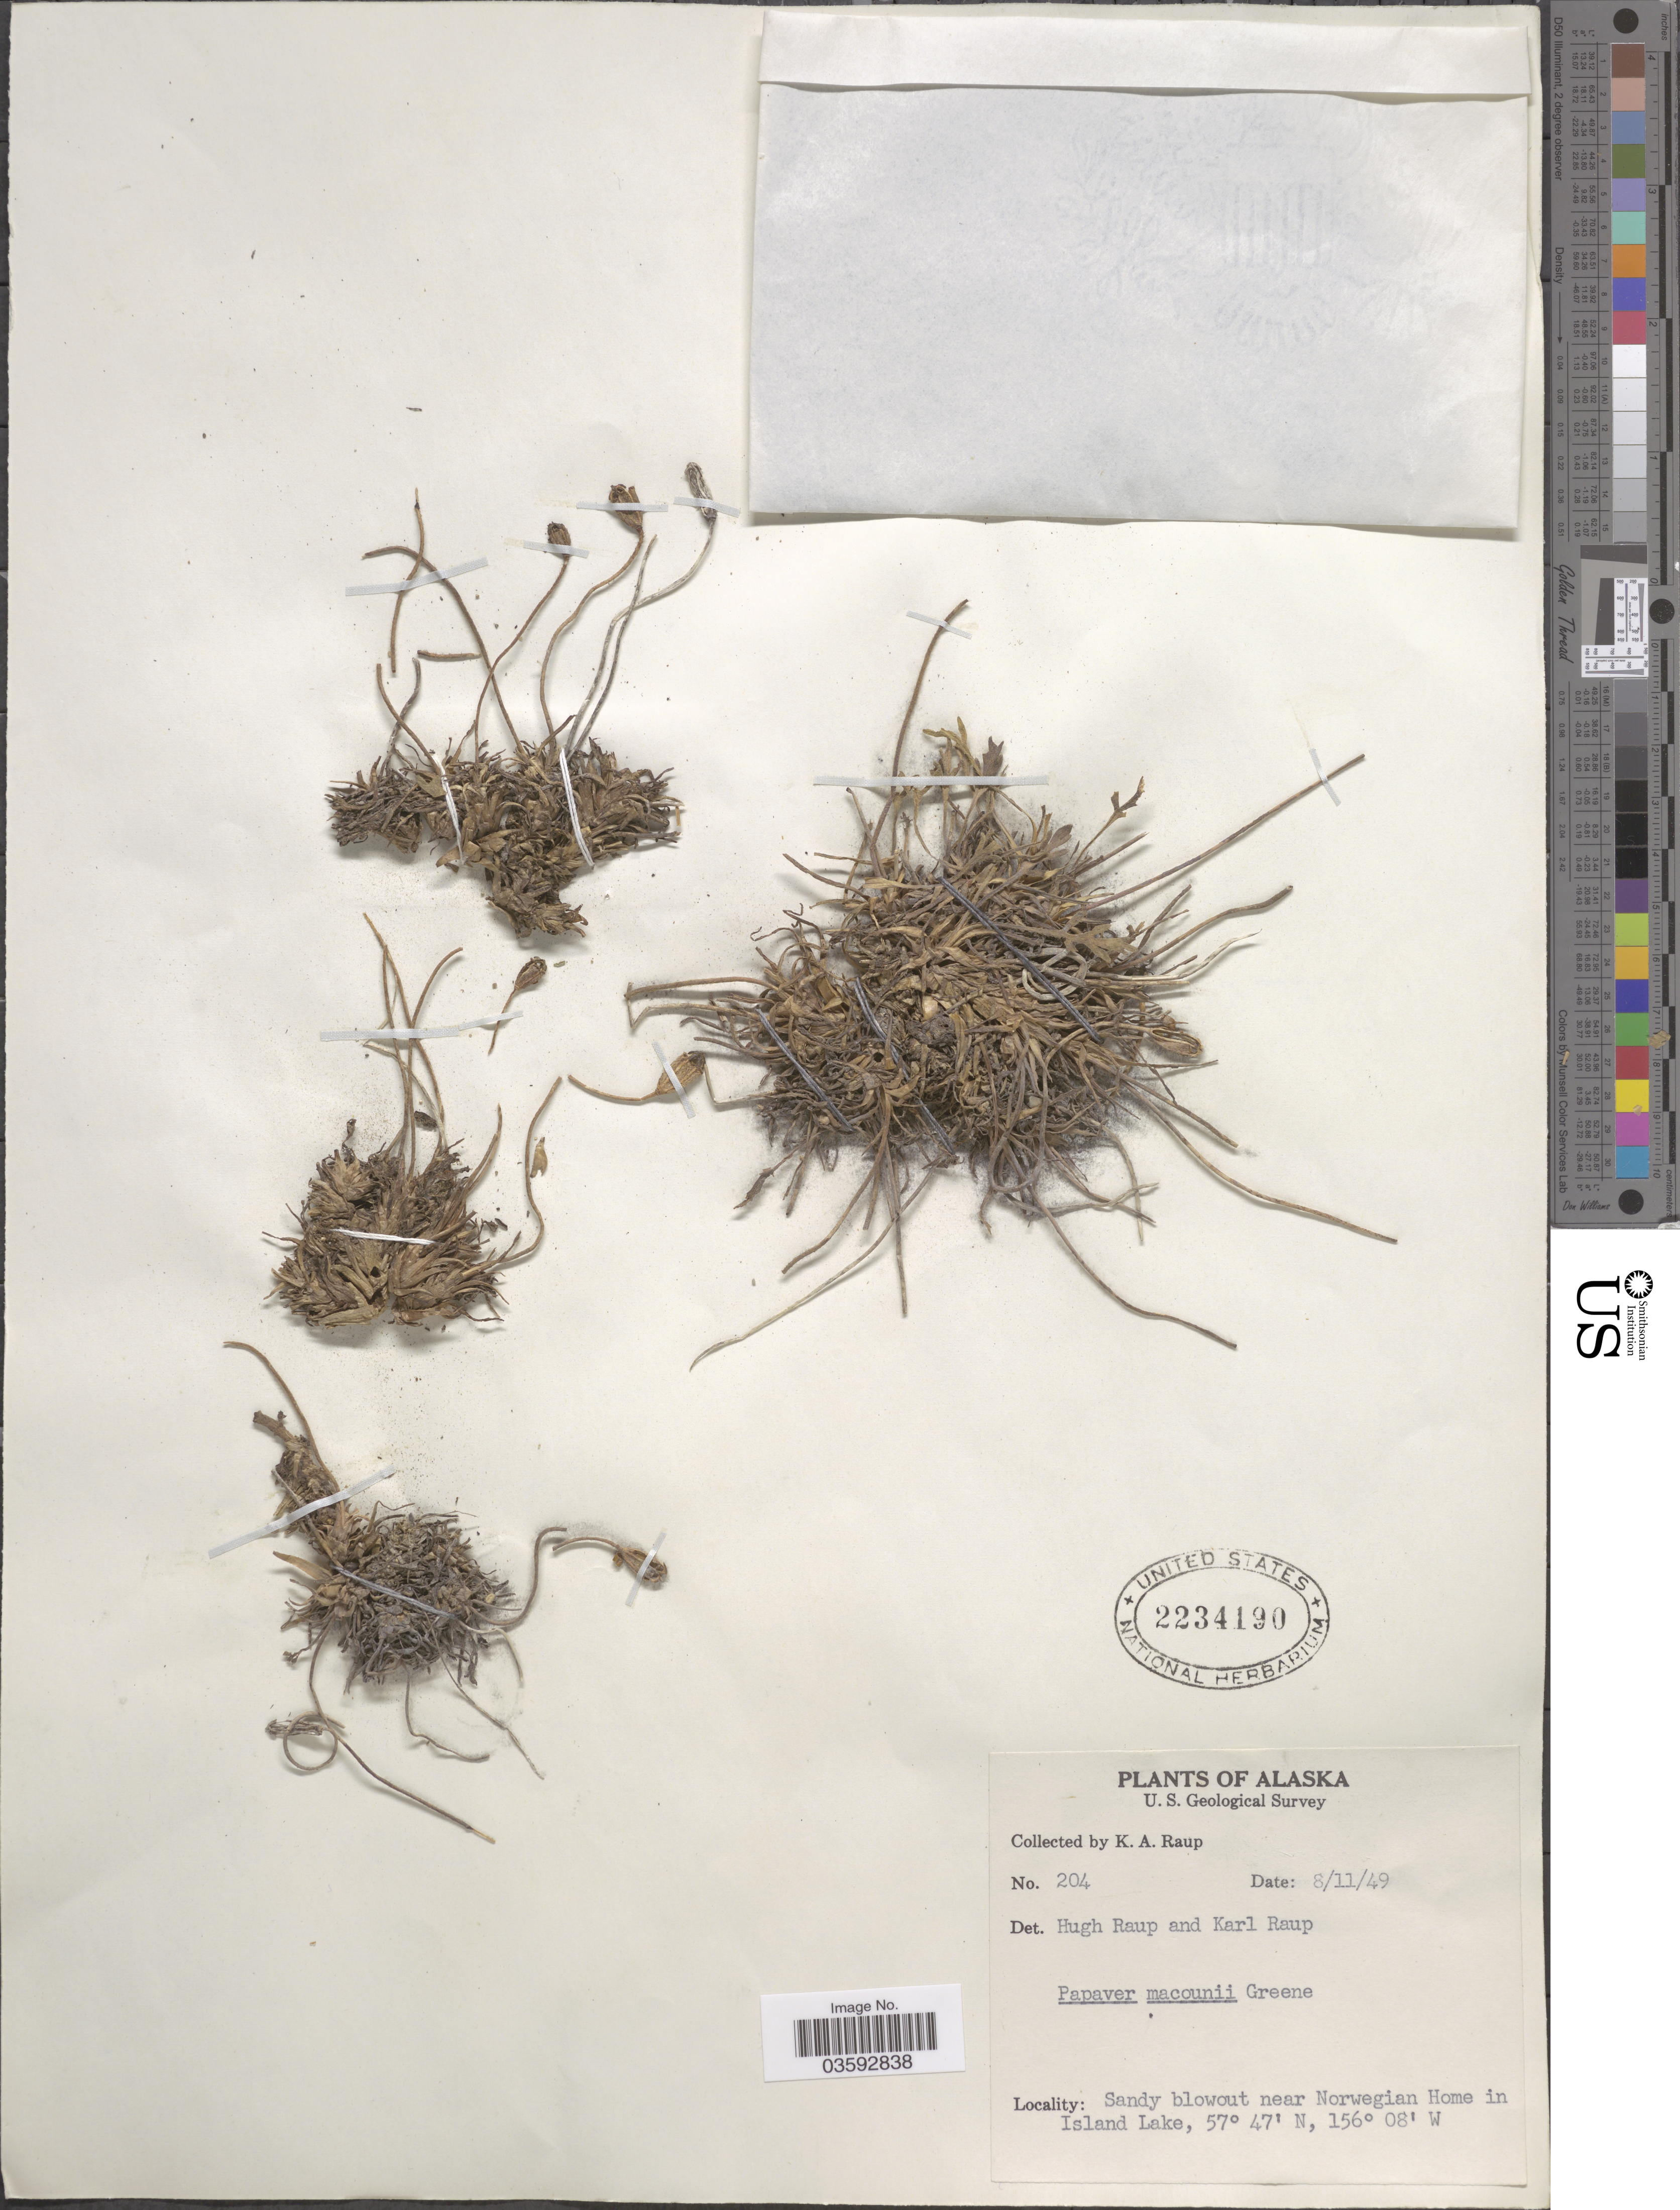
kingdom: Plantae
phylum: Tracheophyta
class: Magnoliopsida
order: Ranunculales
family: Papaveraceae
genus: Papaver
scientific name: Papaver macounii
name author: Greene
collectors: K. Raup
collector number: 204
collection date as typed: Transcribed d/m/y: 11/8/49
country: United States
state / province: Alaska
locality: Sandy blowout near Norwegian Home in Island Lake.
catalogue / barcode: US 2234190